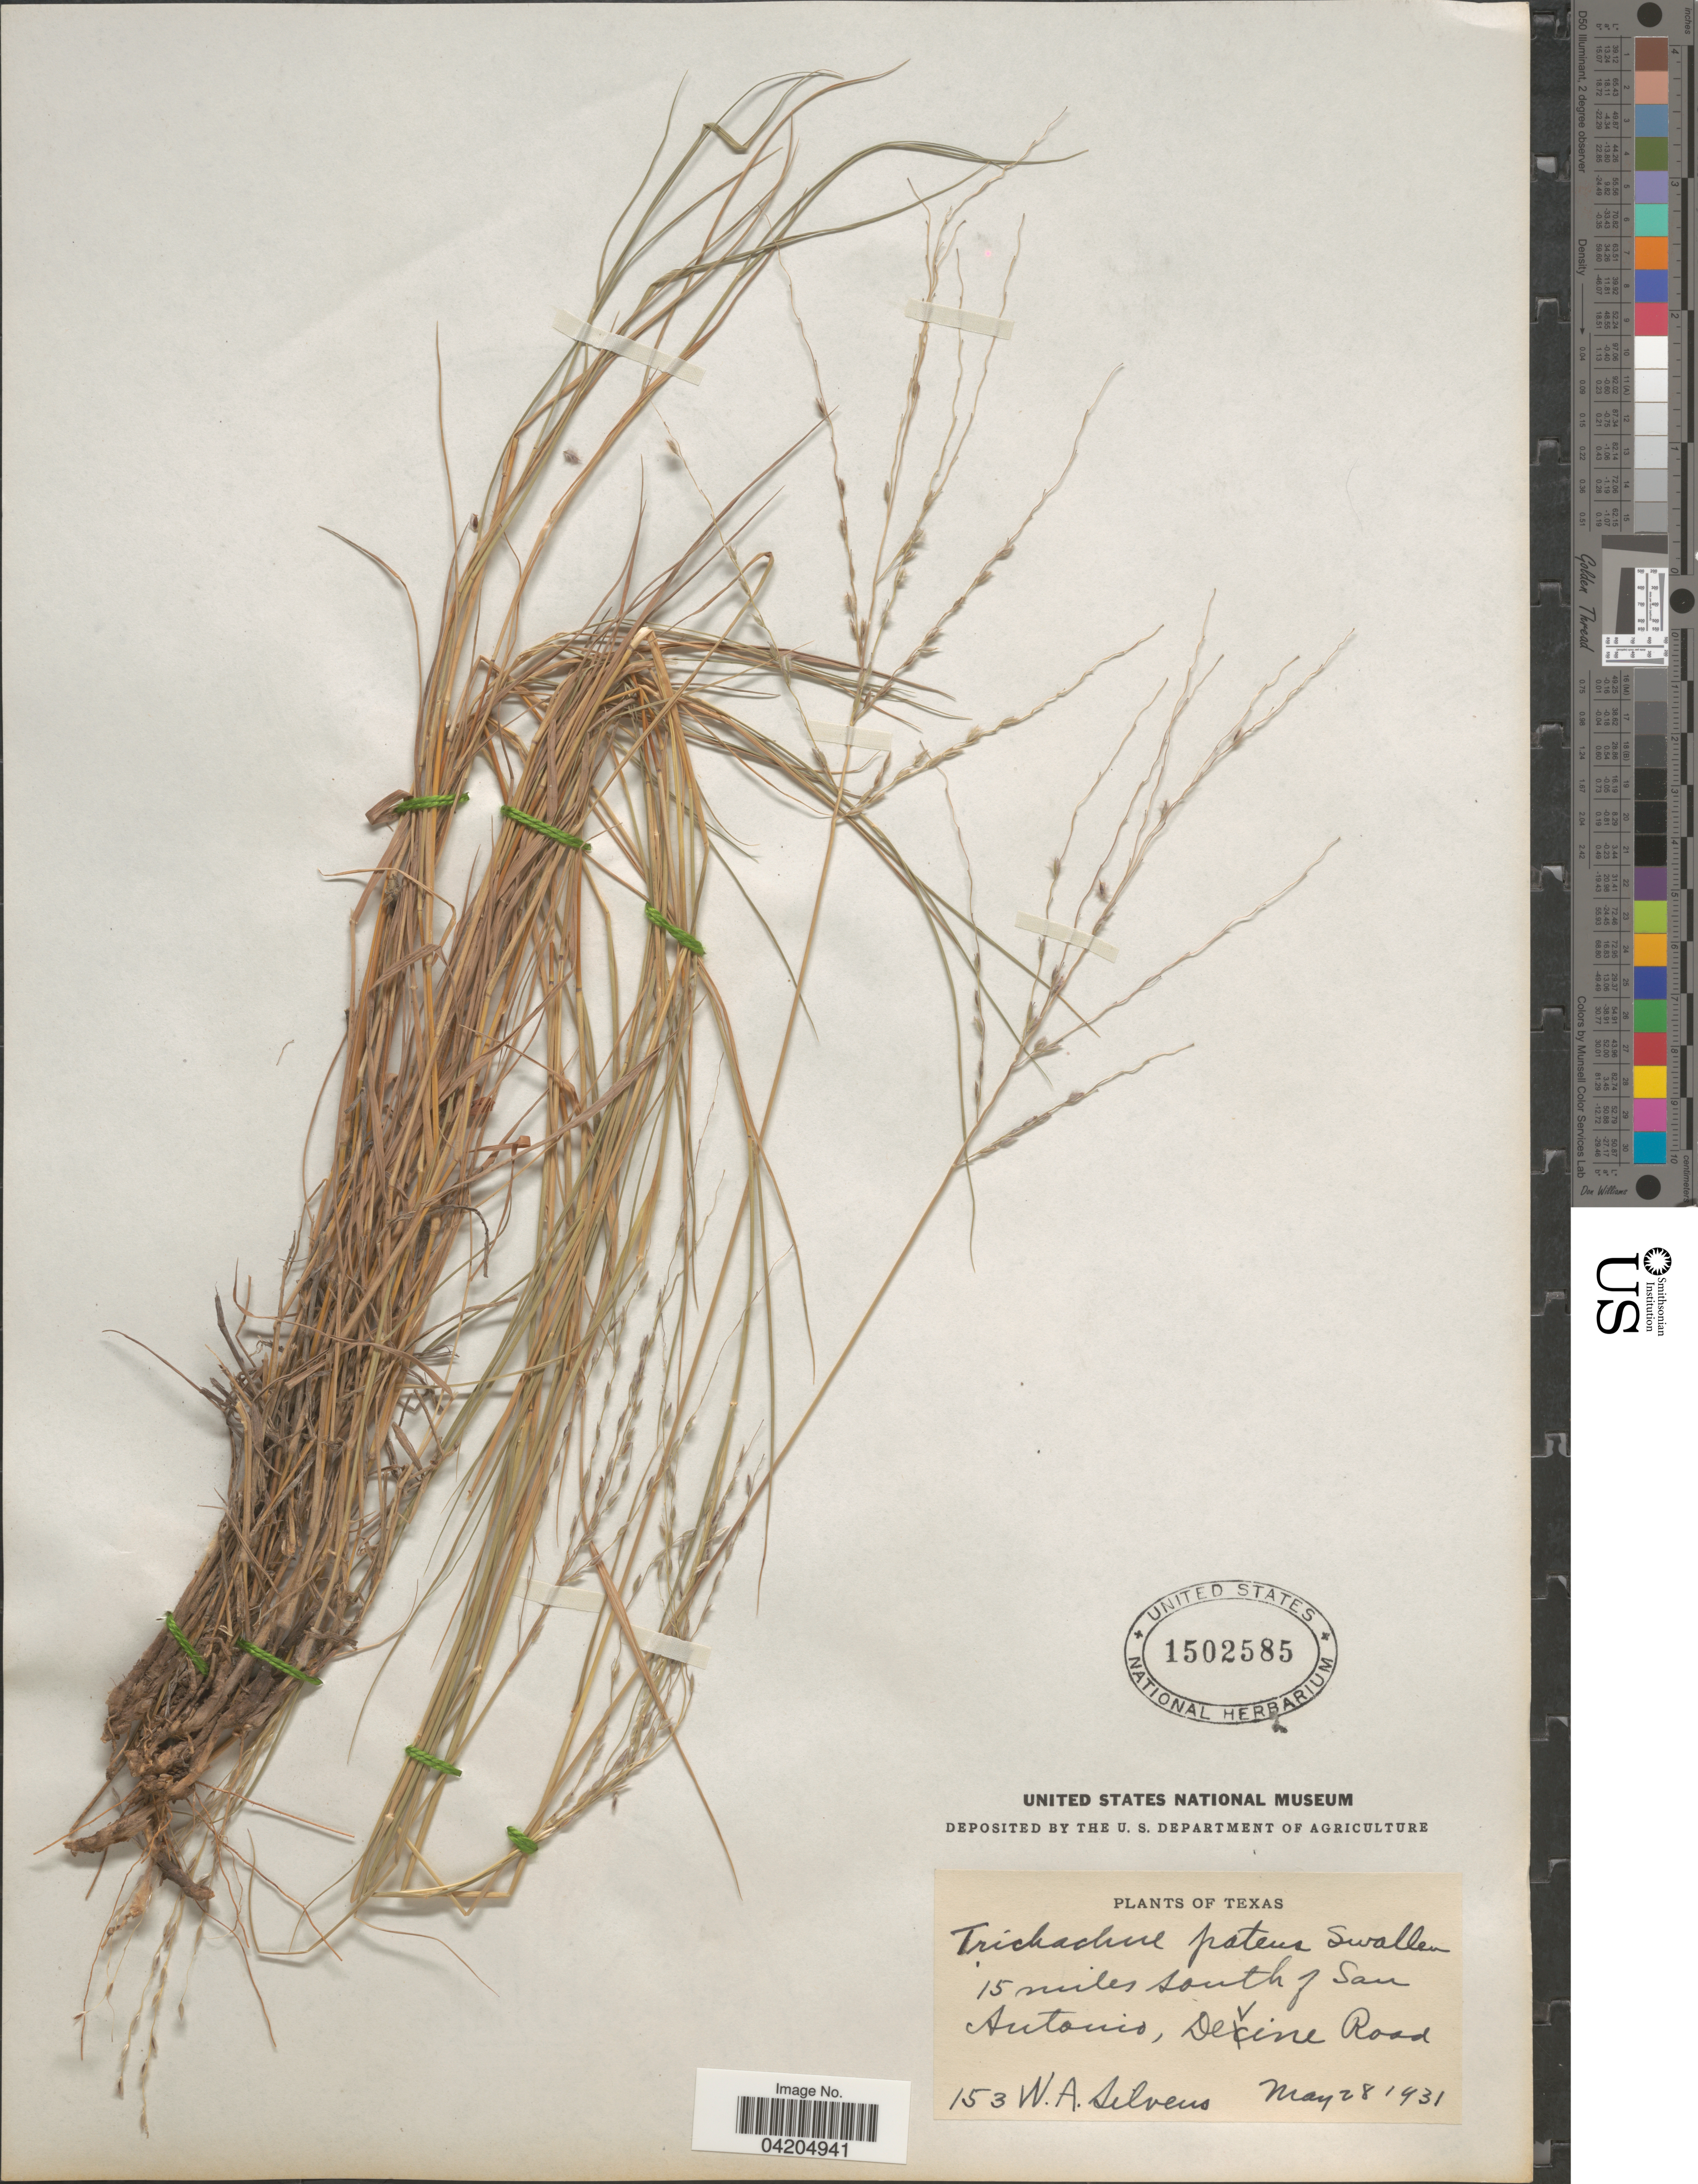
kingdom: Plantae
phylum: Tracheophyta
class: Liliopsida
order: Poales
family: Poaceae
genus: Digitaria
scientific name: Digitaria patens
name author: (Swallen) Henr.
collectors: W. Silveus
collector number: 153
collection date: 1931-05-28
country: United States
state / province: Texas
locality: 15 miles south of San Antonio, Devine Road.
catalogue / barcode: US 1502585